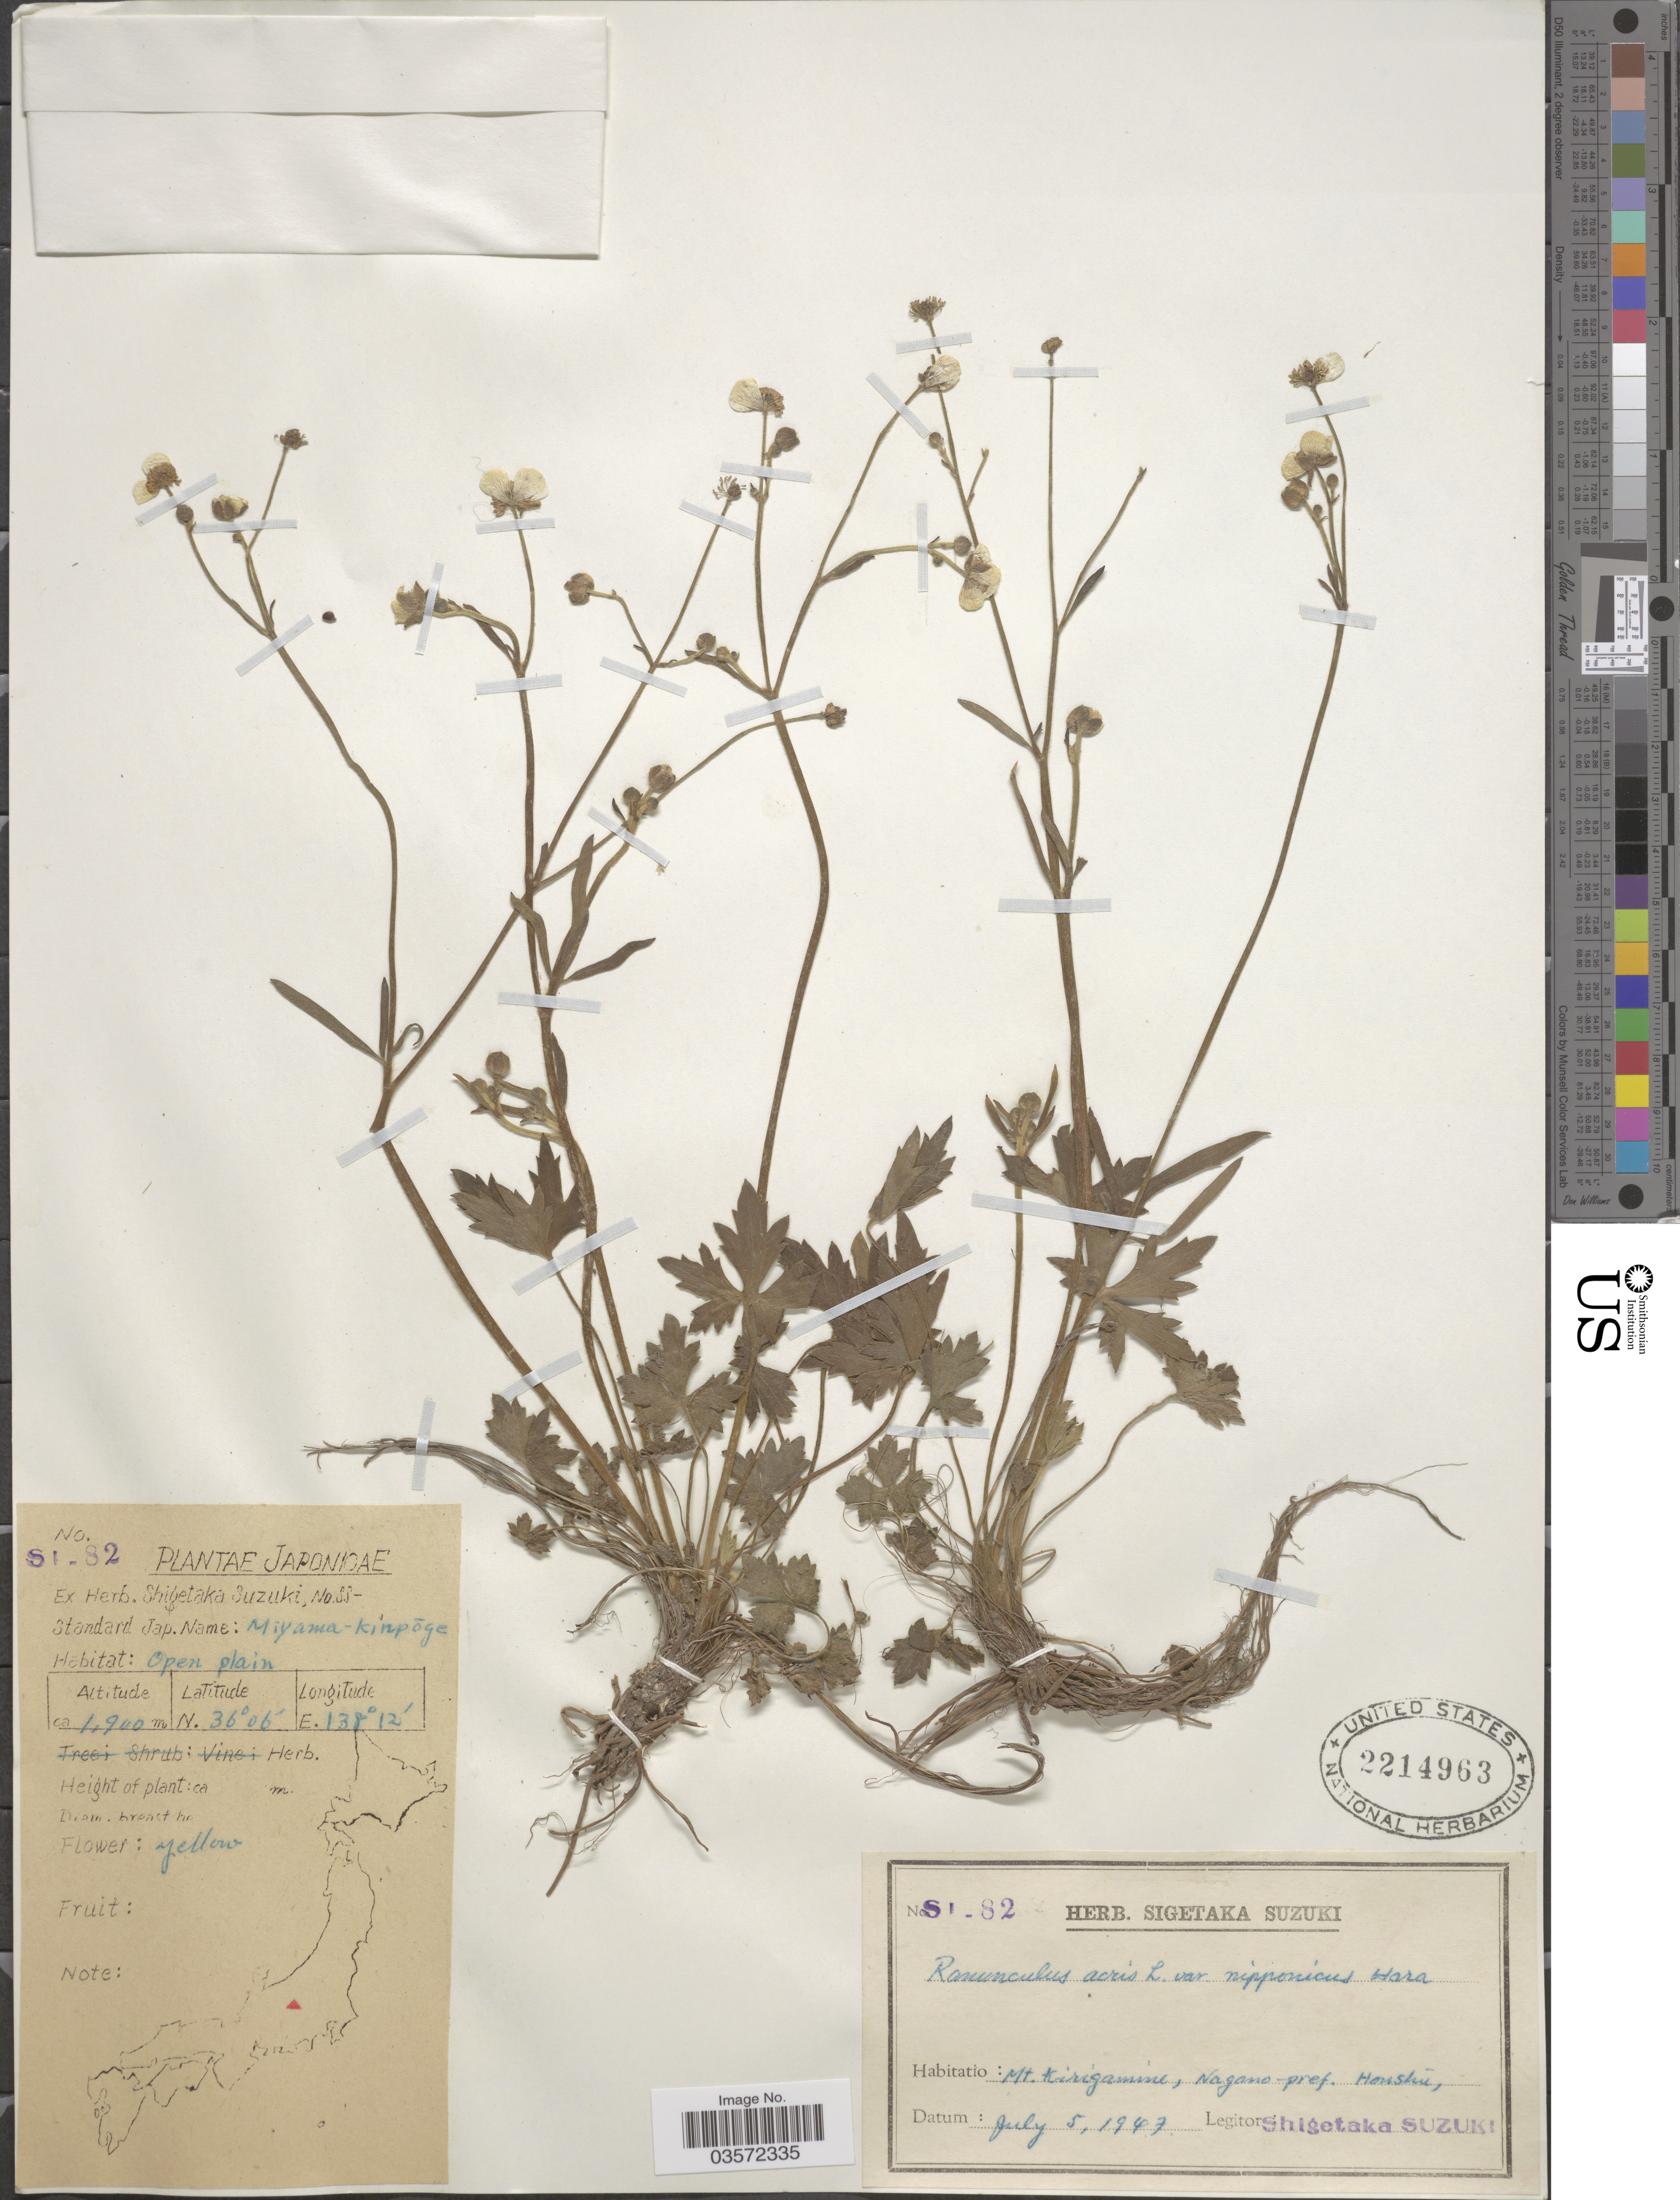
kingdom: Plantae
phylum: Tracheophyta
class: Magnoliopsida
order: Ranunculales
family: Ranunculaceae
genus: Ranunculus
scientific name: Ranunculus acris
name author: L.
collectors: S. Suzuki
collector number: SI-82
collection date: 1947-07-05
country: Japan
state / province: Nagano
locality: Mt. Kirigamine, Nagano-pref. Honshū.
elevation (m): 1900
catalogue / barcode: US 2214963